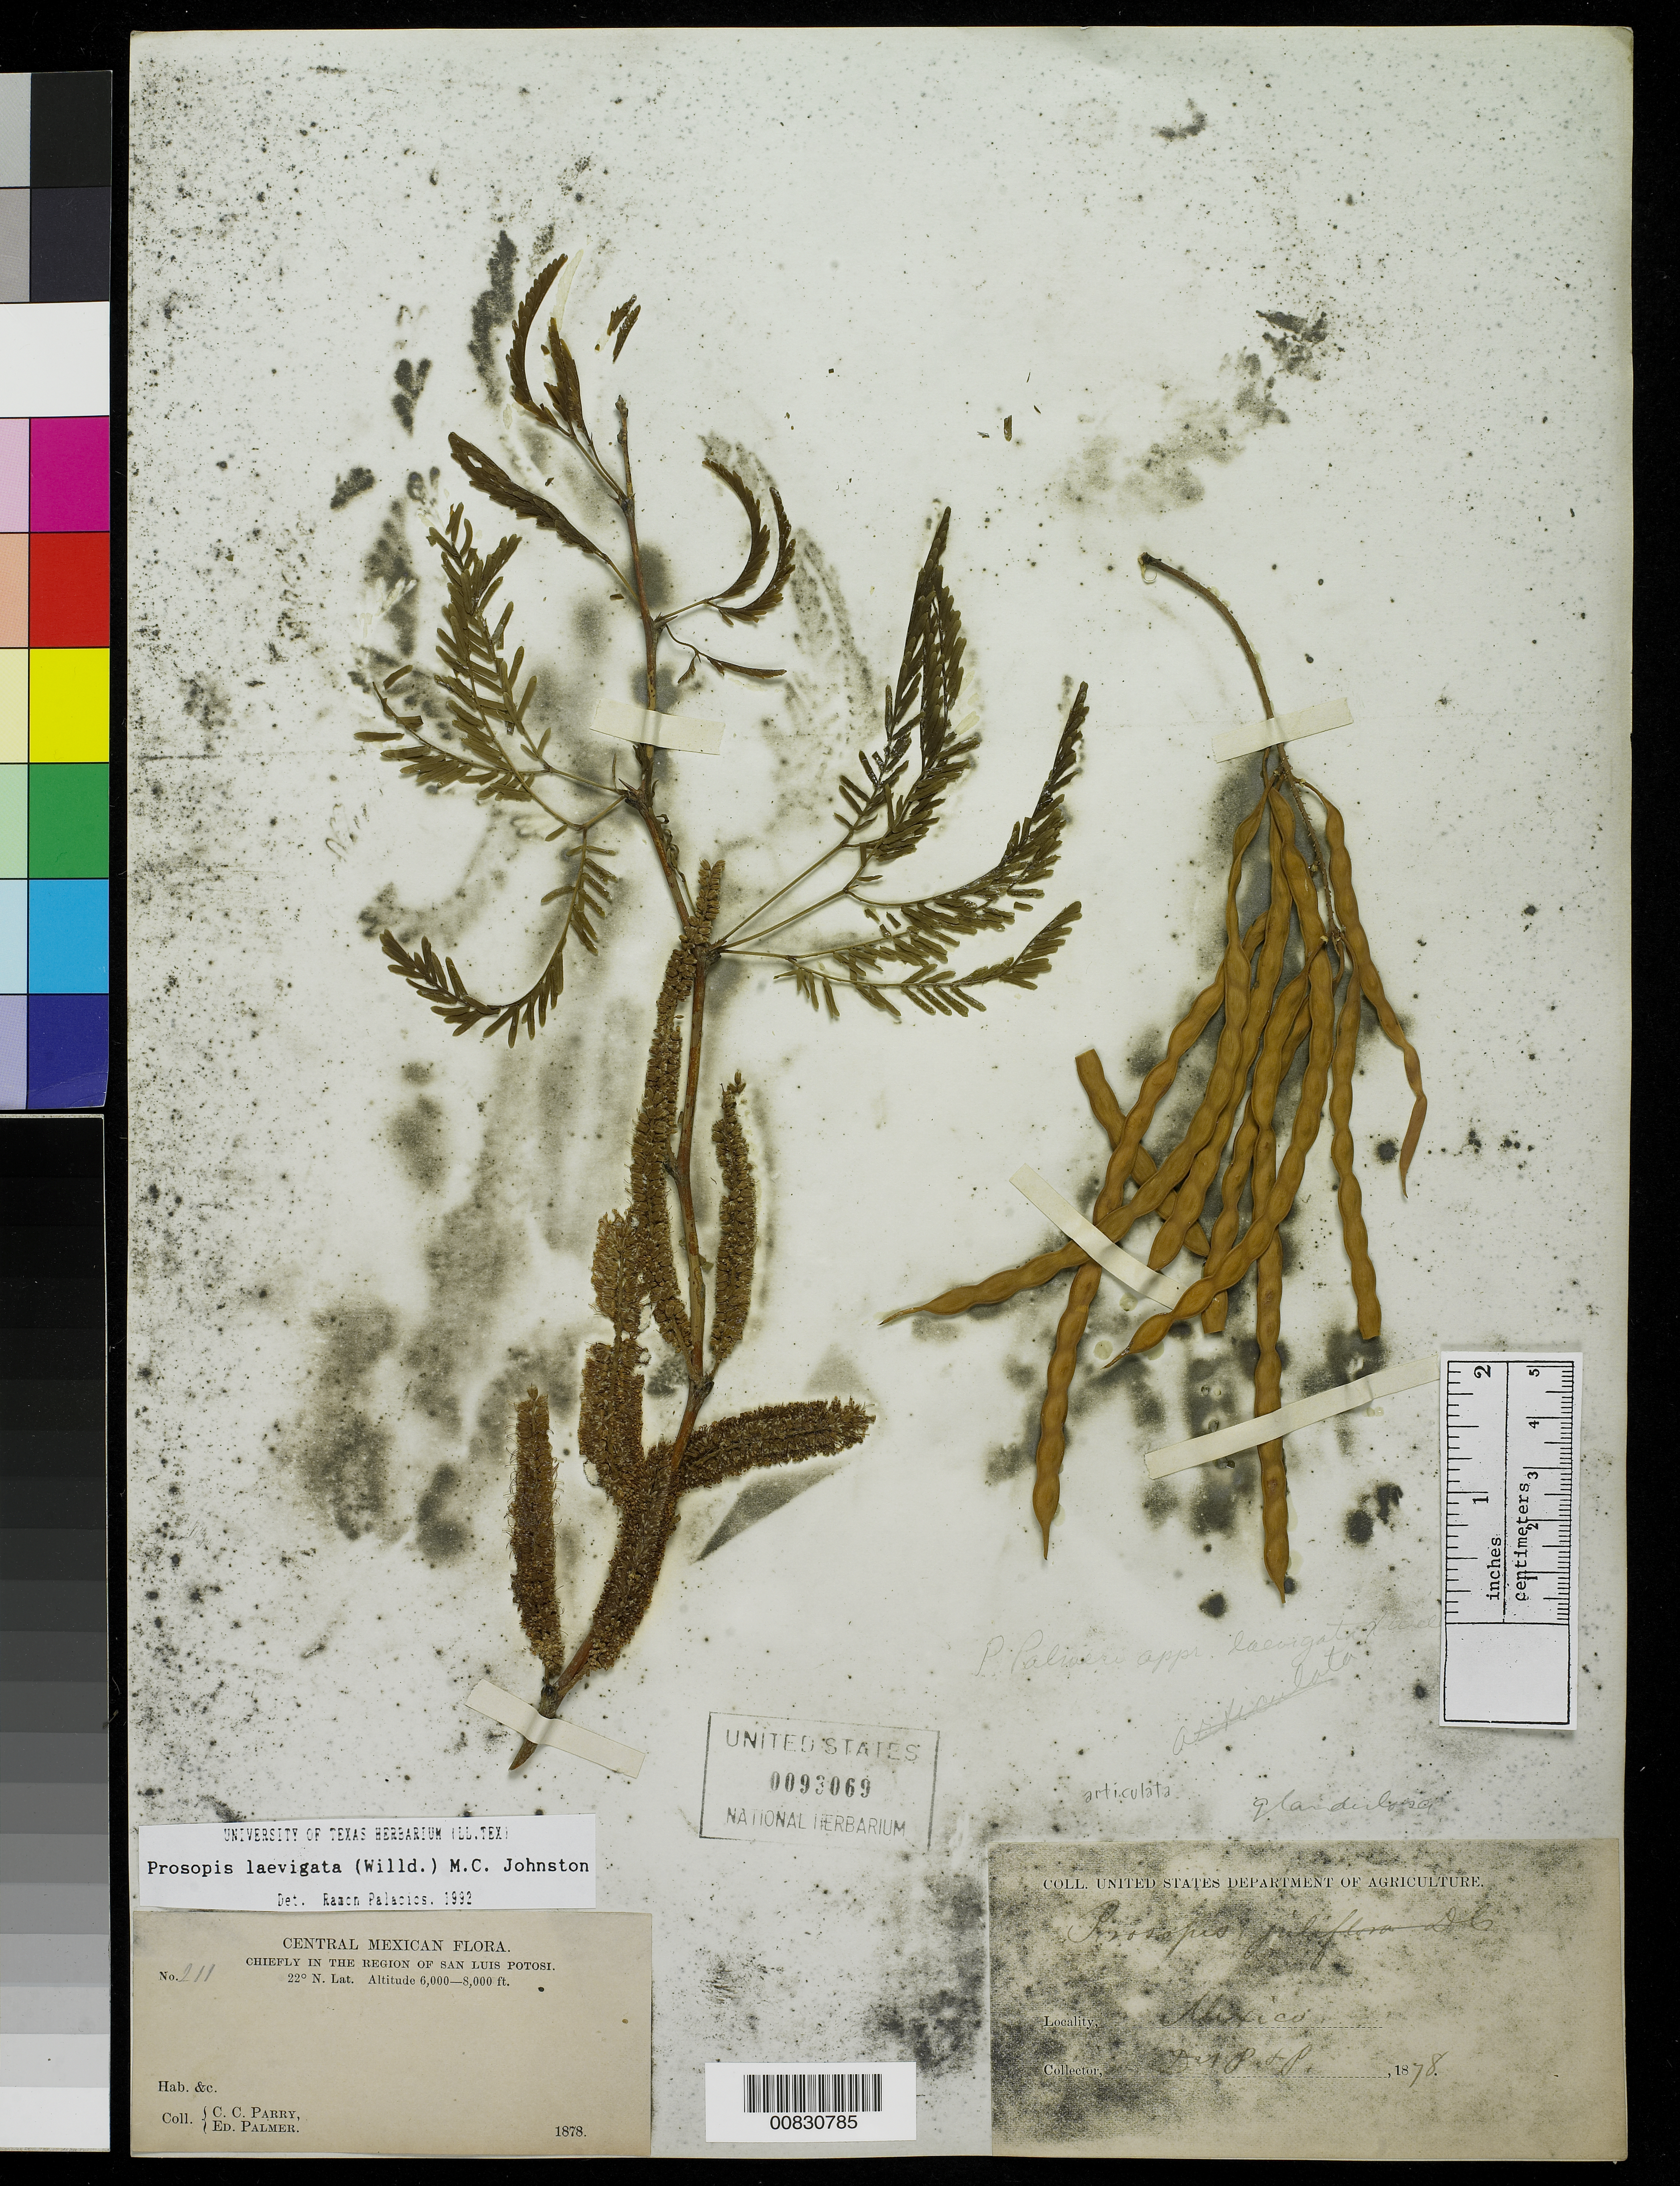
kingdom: Plantae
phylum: Tracheophyta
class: Magnoliopsida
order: Fabales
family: Fabaceae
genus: Neltuma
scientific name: Neltuma laevigata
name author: (Humb. & Bonpl. ex Willd.) Britton & Rose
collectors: C. C. Parry & E. Palmer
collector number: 211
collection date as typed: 1878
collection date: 1878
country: Mexico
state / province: San Luis Potosí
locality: Chiefly in the region of San Luis Potosí.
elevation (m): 1829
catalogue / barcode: US 93069